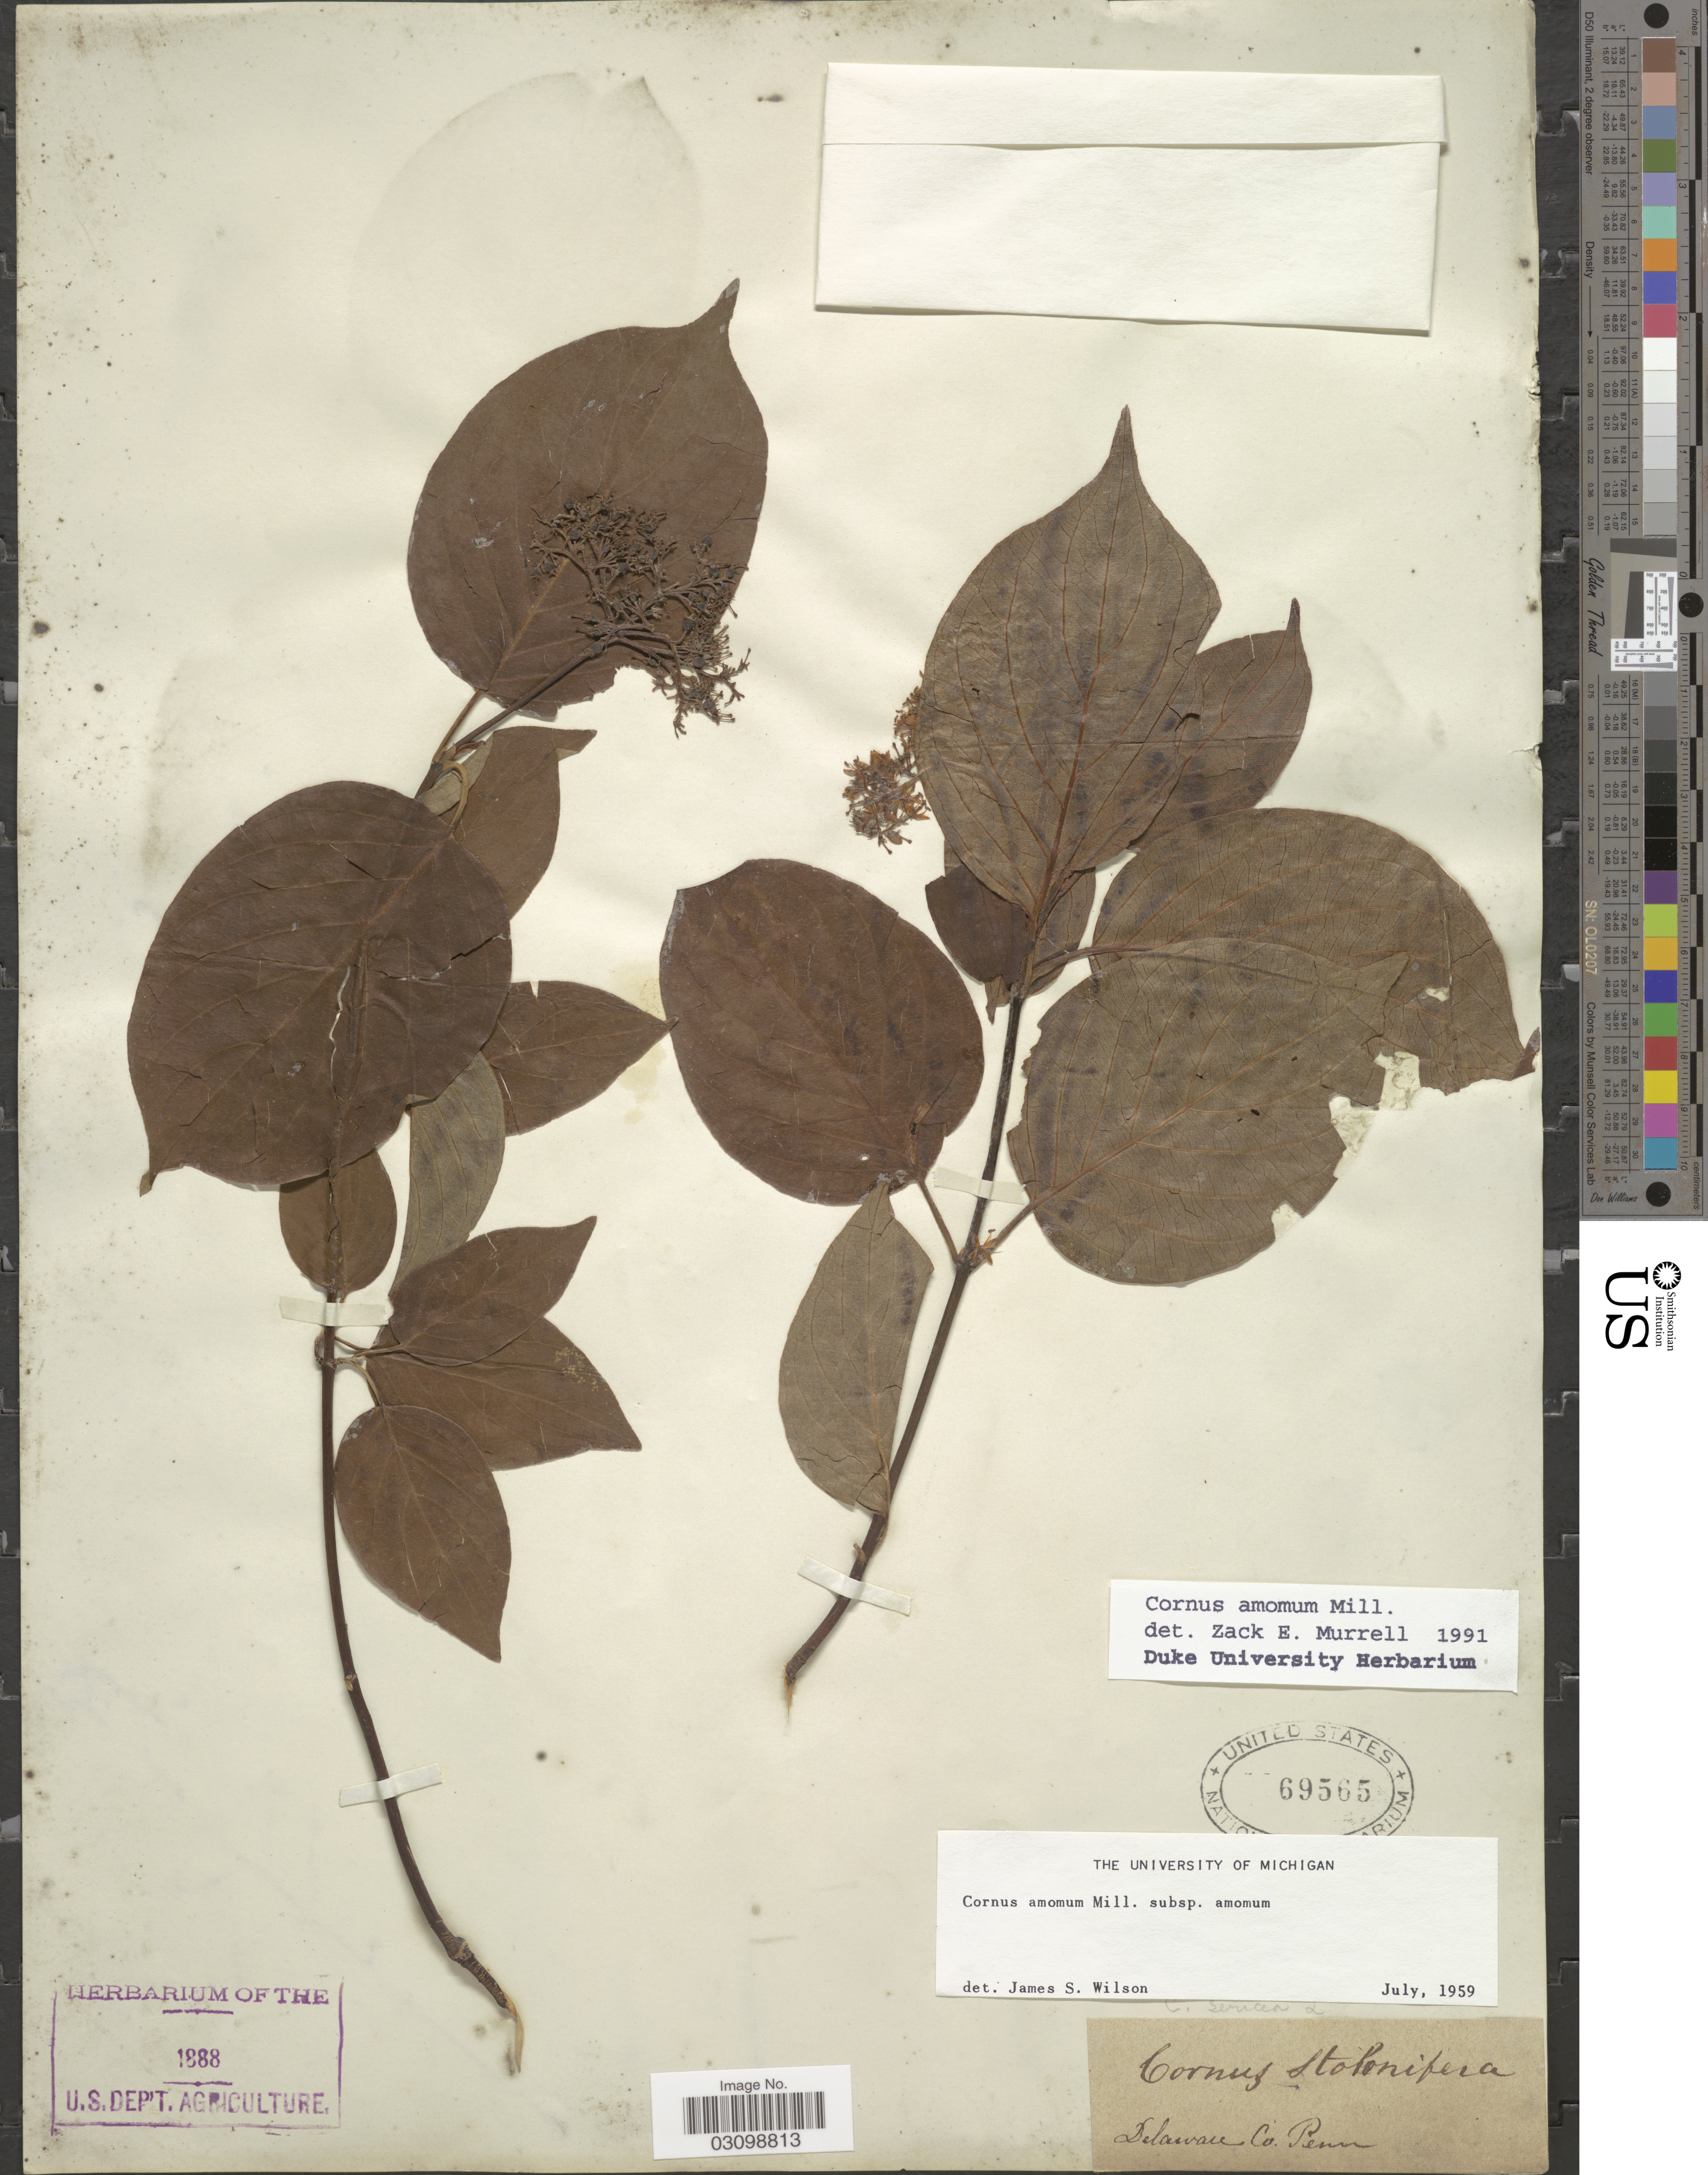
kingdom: Plantae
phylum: Tracheophyta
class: Magnoliopsida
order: Cornales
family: Cornaceae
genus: Cornus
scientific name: Cornus amomum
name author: Mill.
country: United States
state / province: Pennsylvania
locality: Delaware Co. Penn.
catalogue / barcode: US 69565